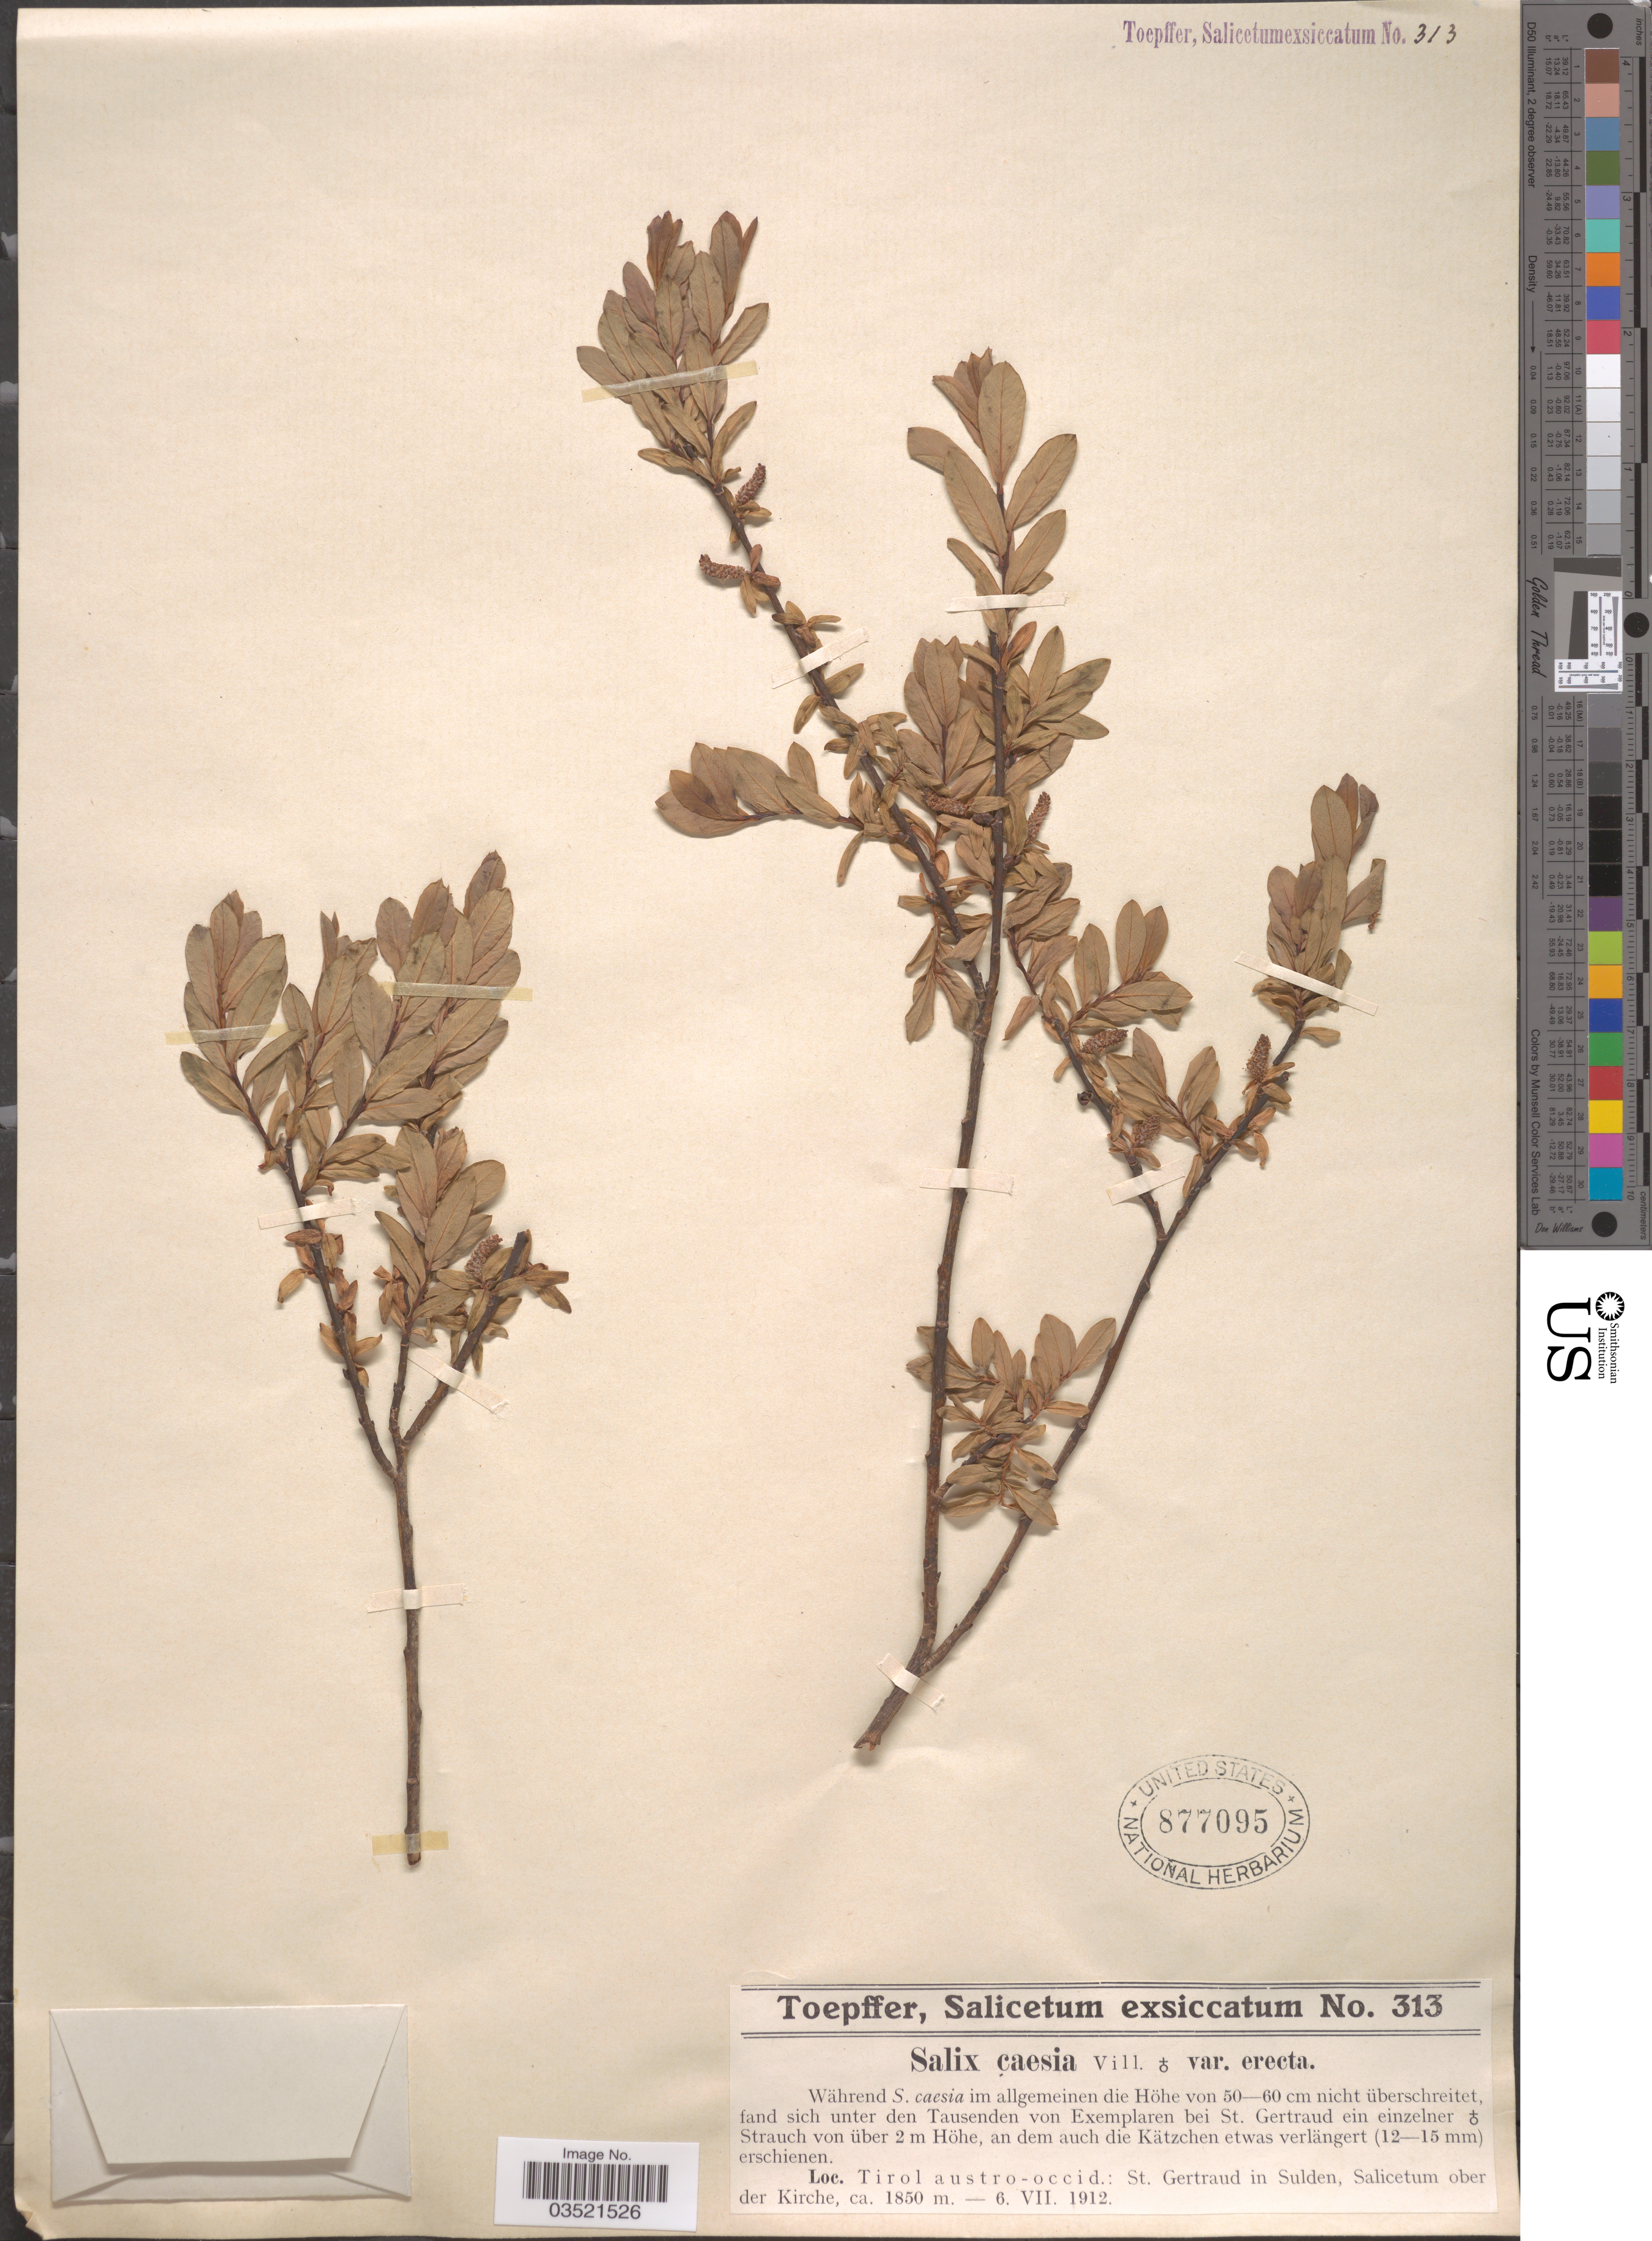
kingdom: Plantae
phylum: Tracheophyta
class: Magnoliopsida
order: Malpighiales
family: Salicaceae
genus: Salix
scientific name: Salix caesia var. erecta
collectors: A. Toepffer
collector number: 313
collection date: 1912-07-06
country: Austria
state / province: Karnten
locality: Tirol austro-occid.: St. Gertraud in Sulden, Salicetum ober der Kirche.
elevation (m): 1850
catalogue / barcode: US 877095